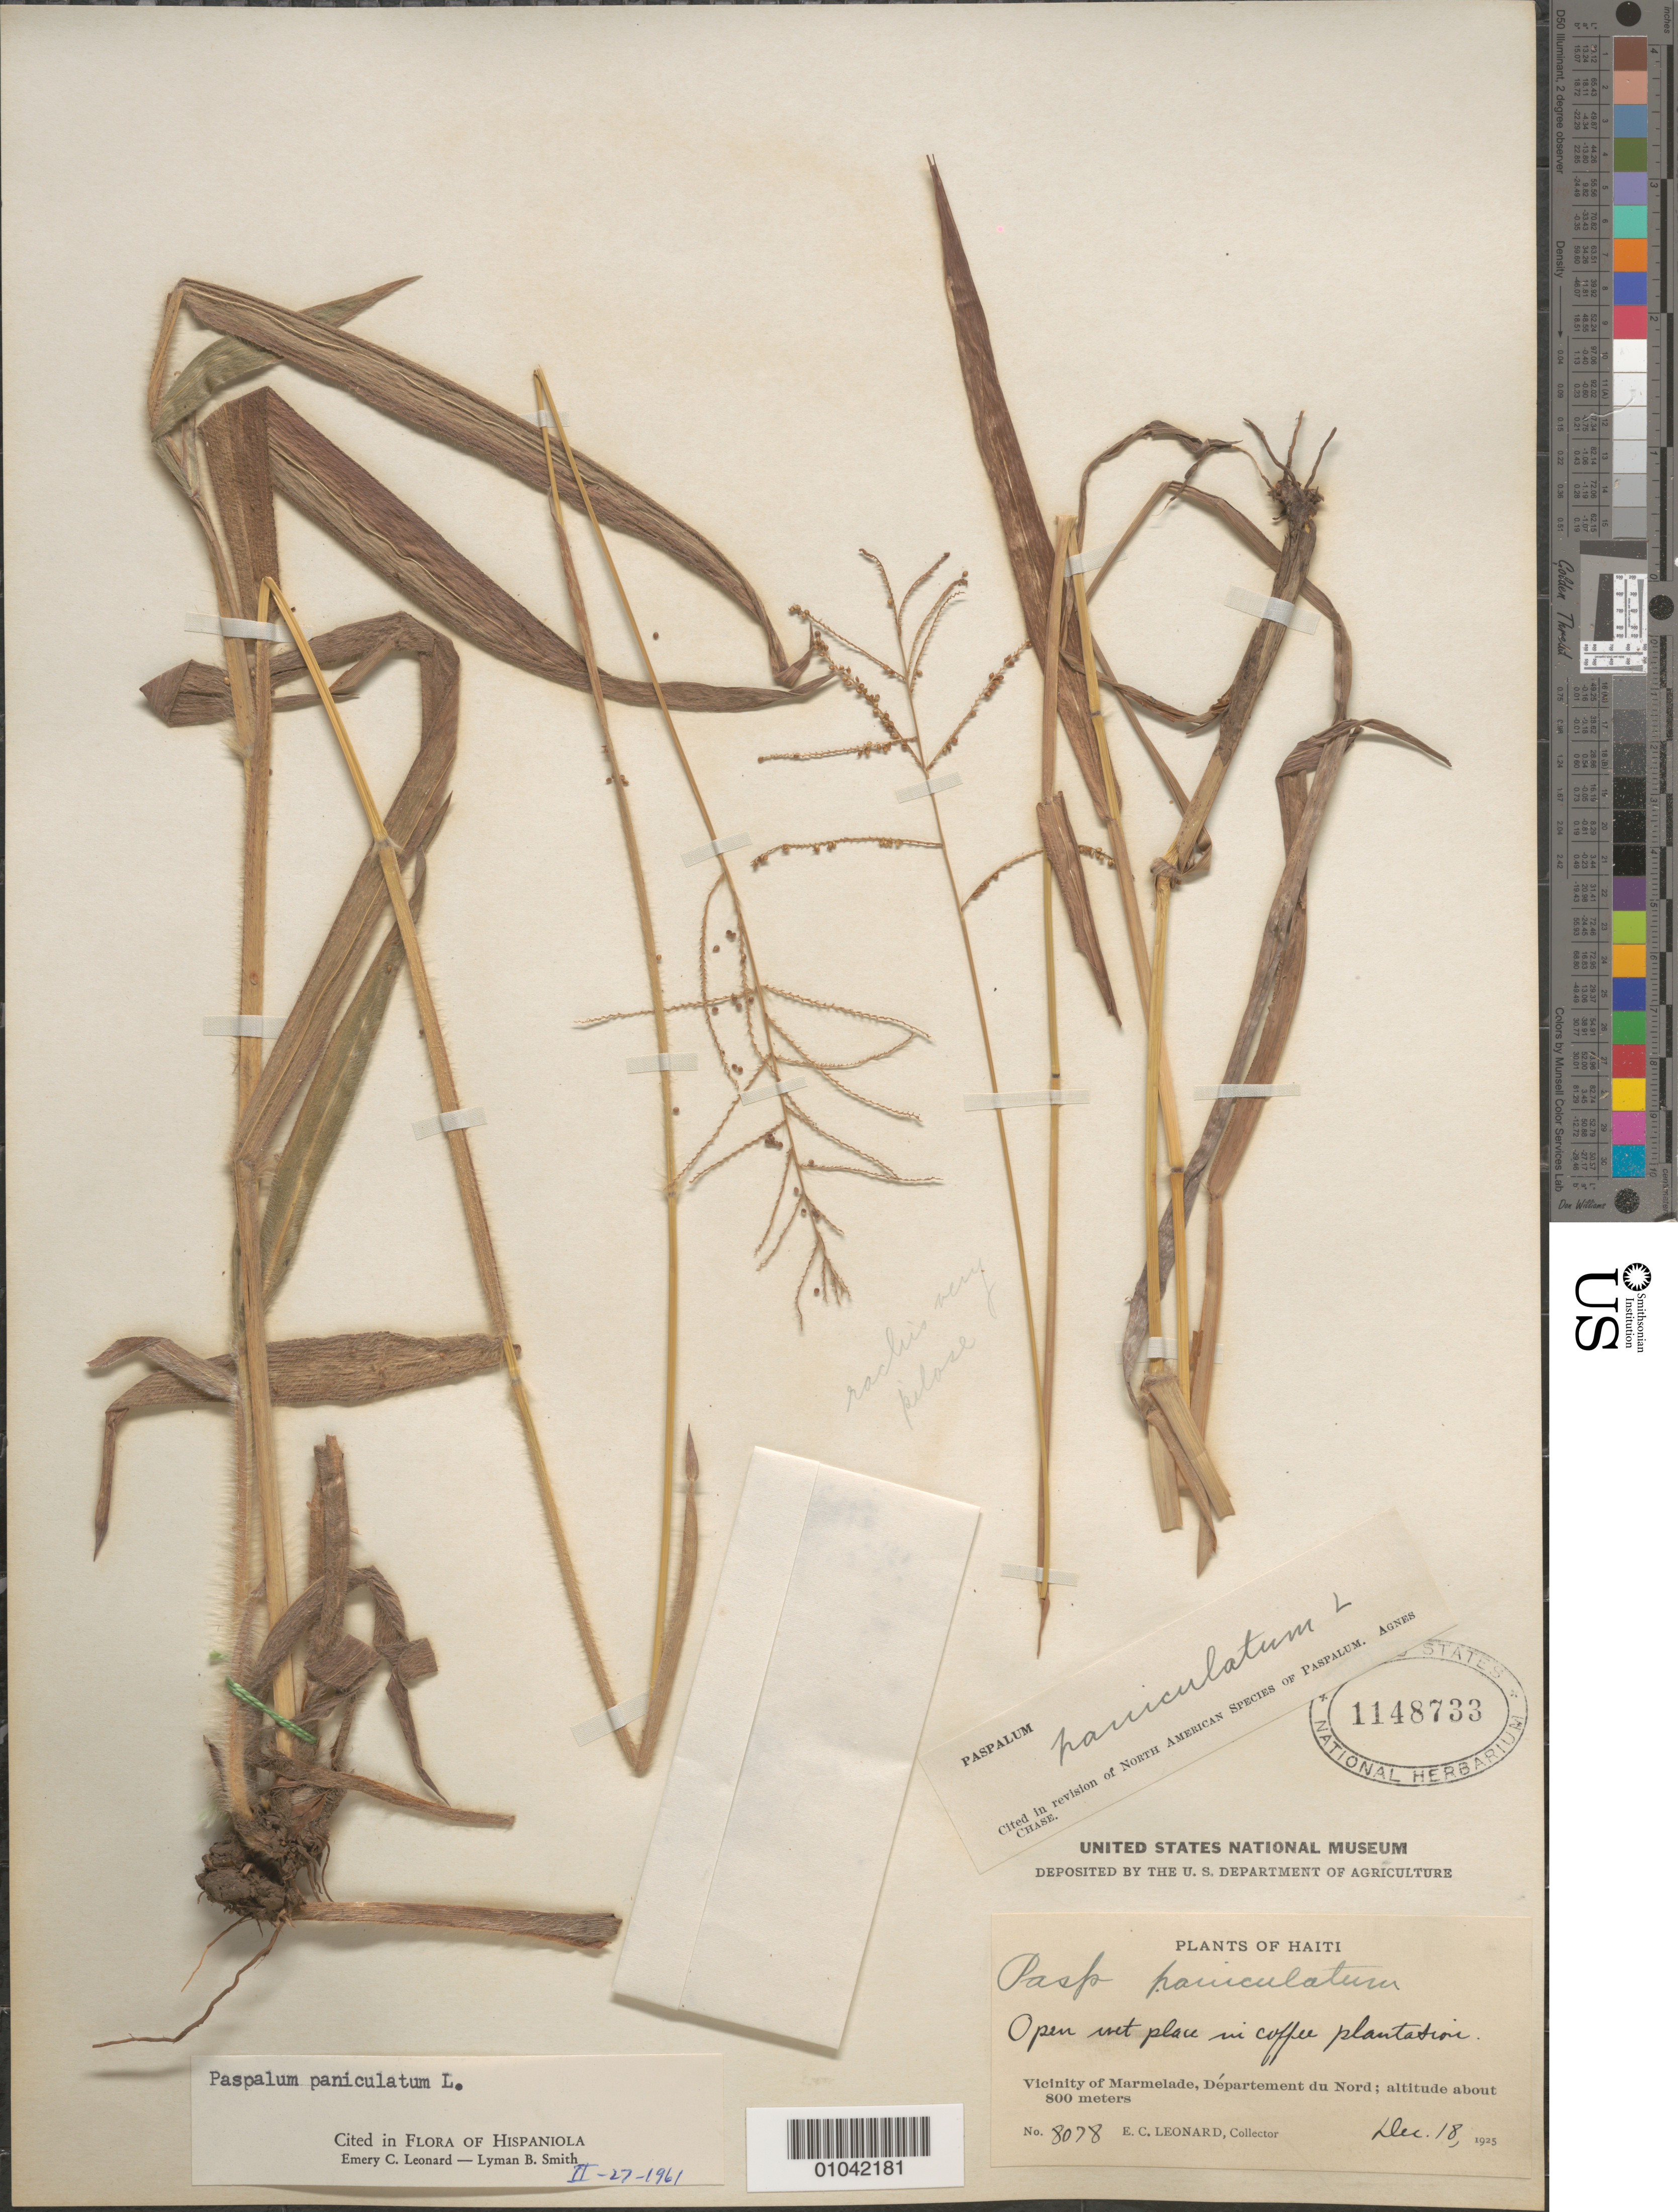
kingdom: Plantae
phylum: Tracheophyta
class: Liliopsida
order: Poales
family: Poaceae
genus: Paspalum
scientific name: Paspalum paniculatum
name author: L.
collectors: E. C. Leonard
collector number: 8078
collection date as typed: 18 Dec 1925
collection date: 1925-12-18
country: Haiti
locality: Vicinity of Marmelade, Departement du Nord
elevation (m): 800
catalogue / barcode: US 1148733